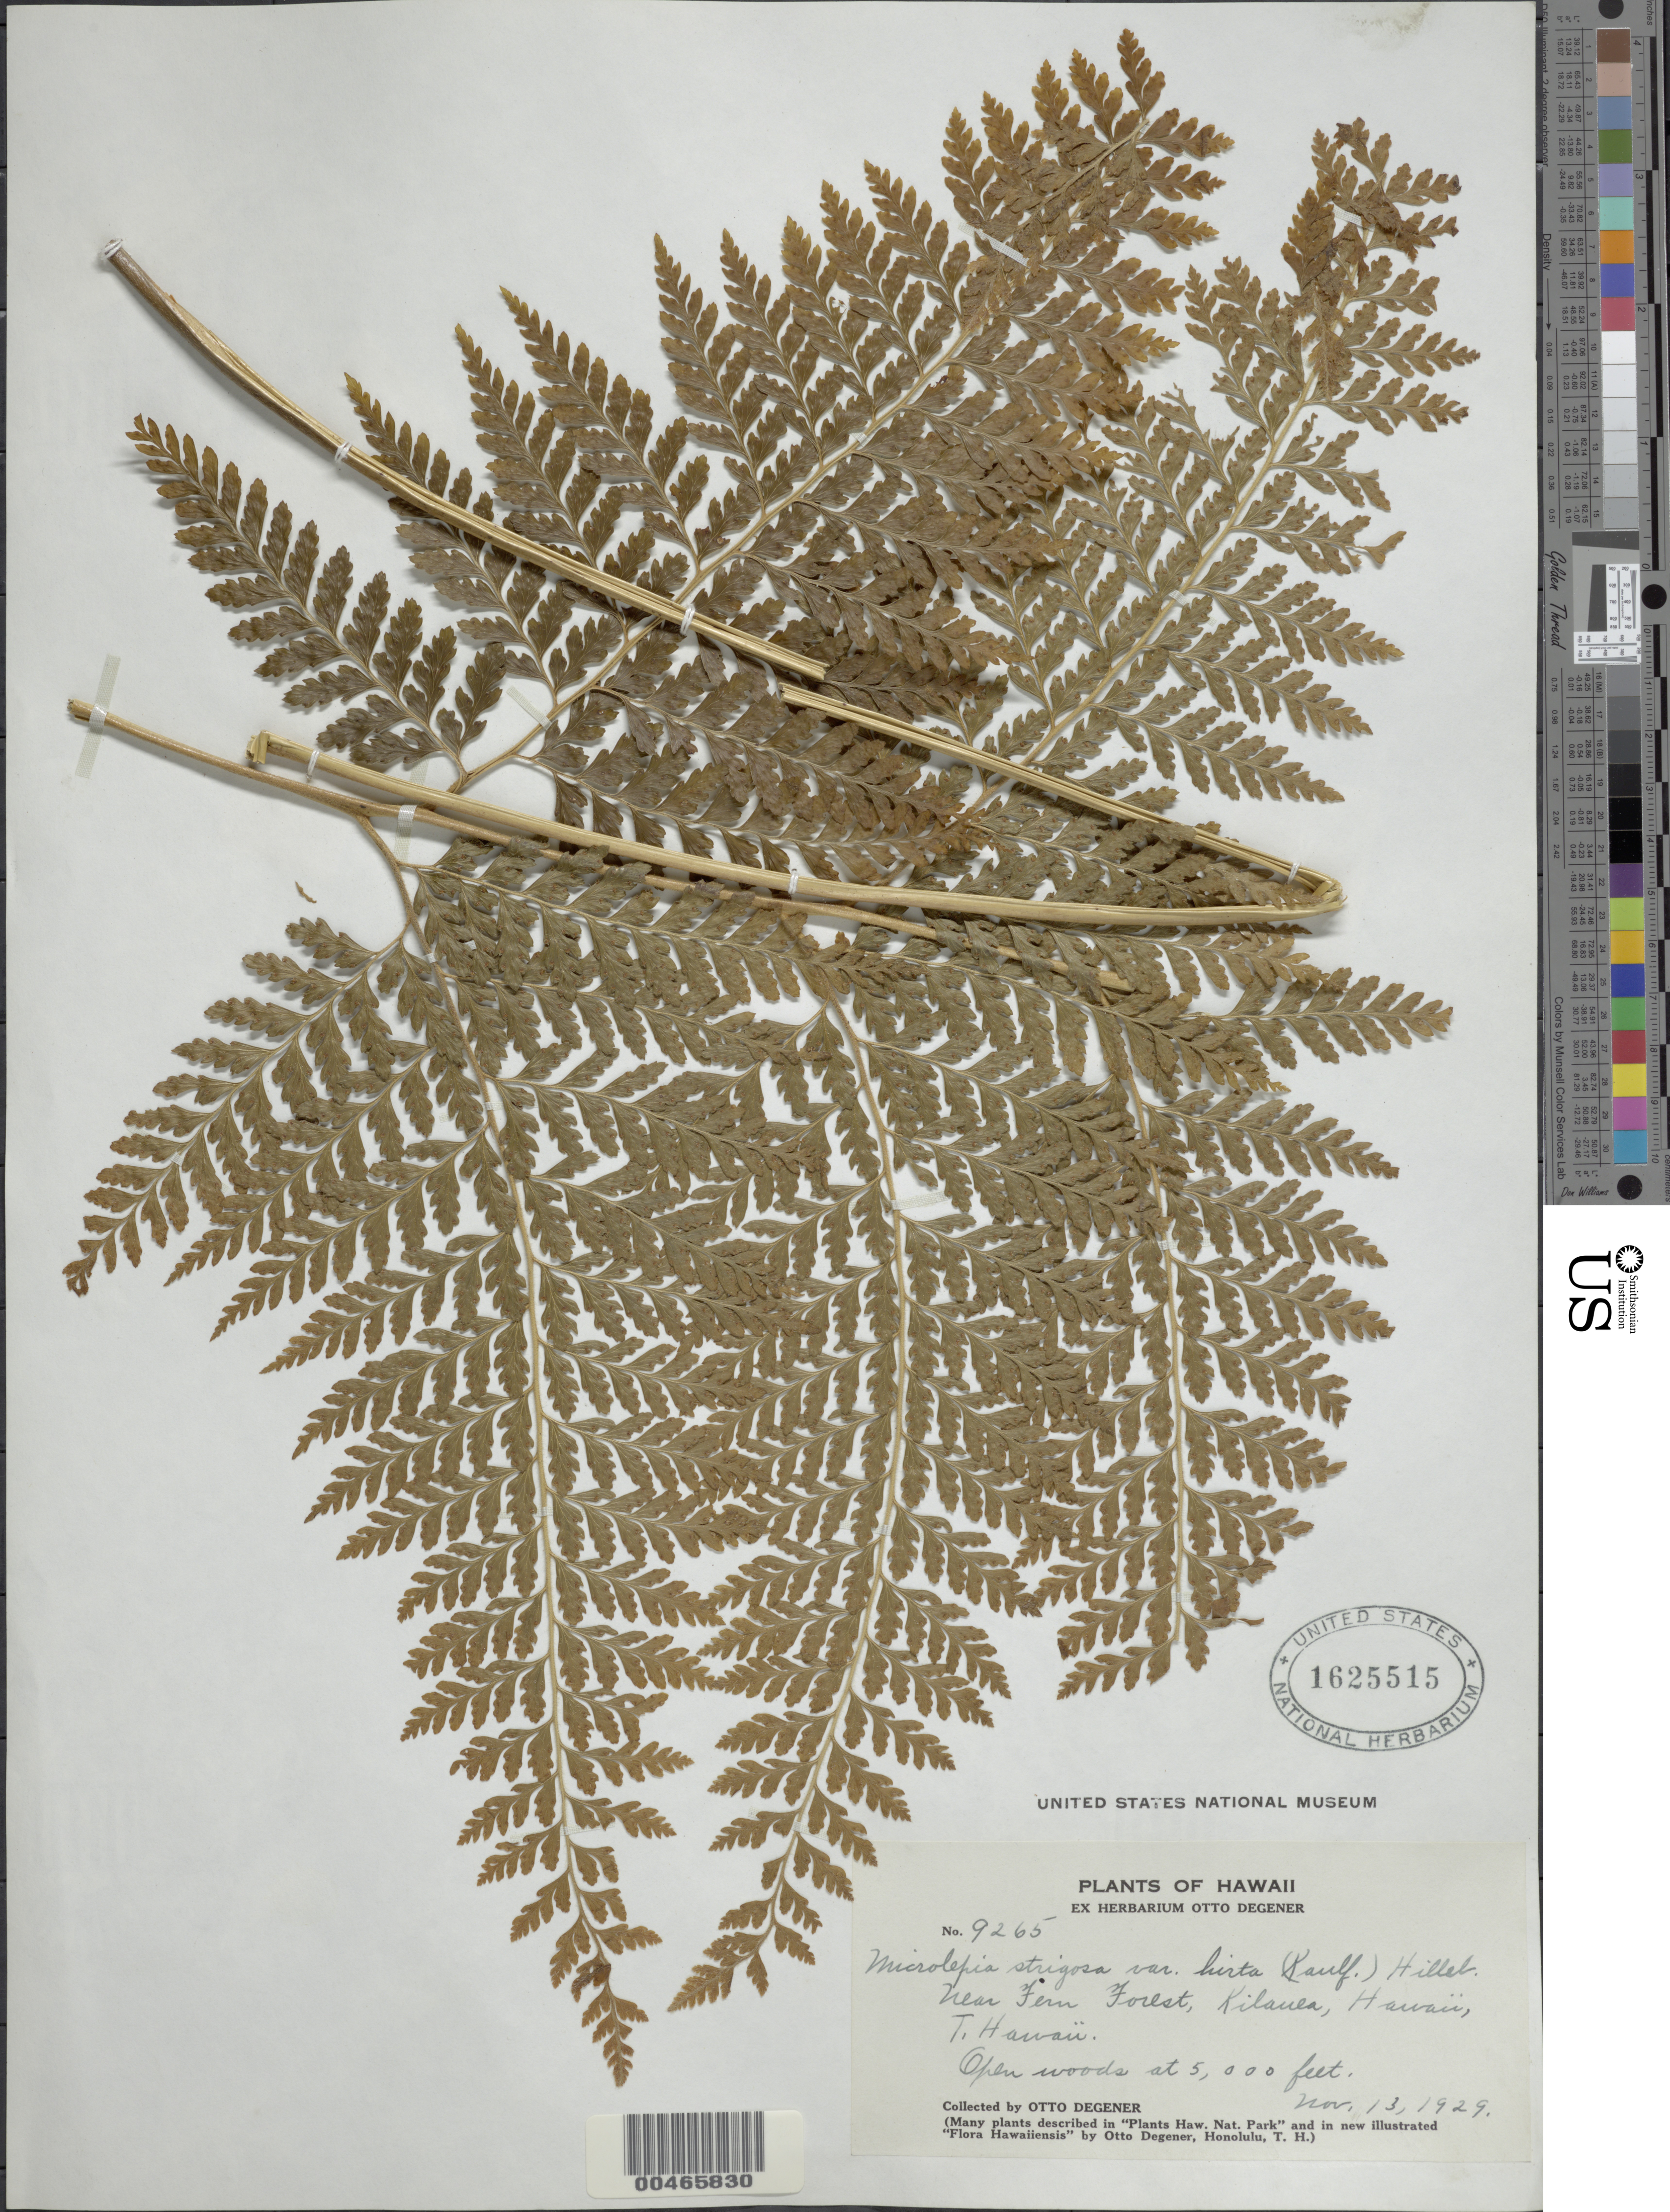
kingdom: Plantae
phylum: Tracheophyta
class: Polypodiopsida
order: Polypodiales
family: Dennstaedtiaceae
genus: Microlepia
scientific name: Microlepia speluncae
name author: (L.) T. Moore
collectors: O. Degener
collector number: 9265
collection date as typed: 13 Nov 1929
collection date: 1929-11-13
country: United States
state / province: Hawaii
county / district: Hawaii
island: Hawaii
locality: near Fern Forest, Kilauea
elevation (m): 1524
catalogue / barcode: US 1625515